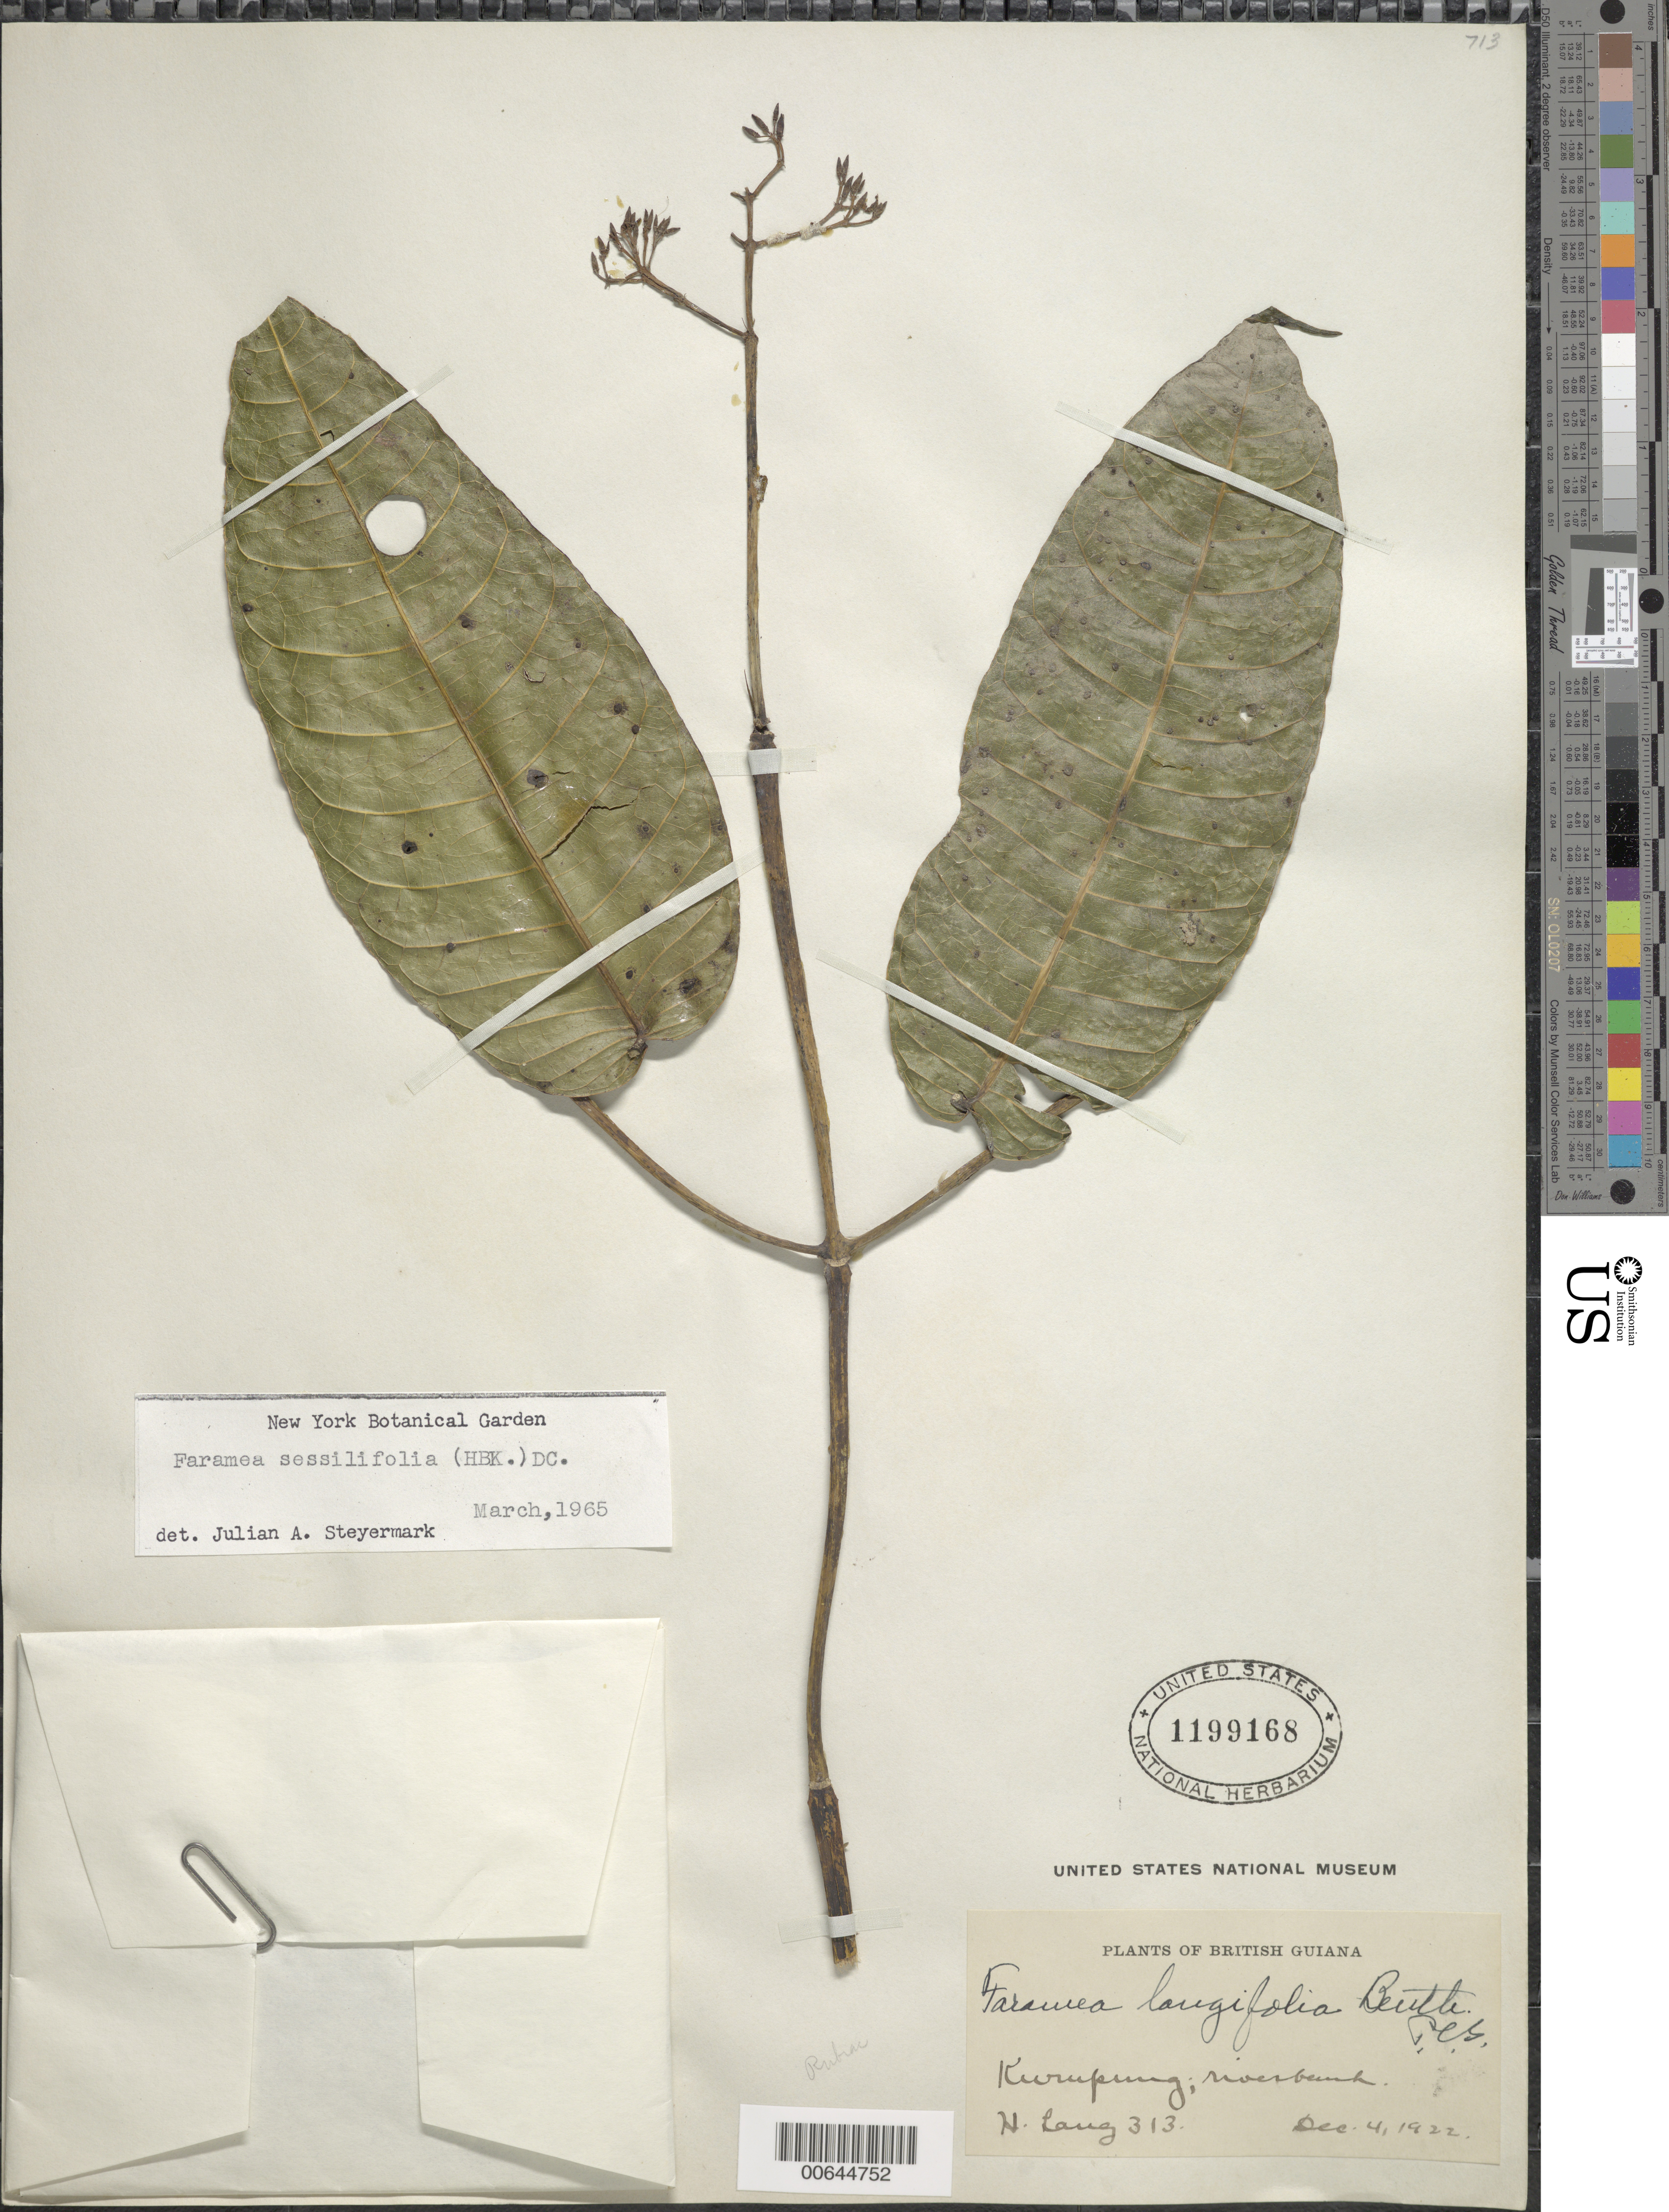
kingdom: Plantae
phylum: Tracheophyta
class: Magnoliopsida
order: Gentianales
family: Rubiaceae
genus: Faramea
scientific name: Faramea sessilifolia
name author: (Kunth) DC.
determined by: Steyermark, Julian A., (VEN)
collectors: H. Lang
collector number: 313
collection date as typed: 4-Dec-22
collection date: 1922-12-04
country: Guyana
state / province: Cuyuni-Mazaruni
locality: Kurupung, Takuba (Jacoba?) Creek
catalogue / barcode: US 1199168